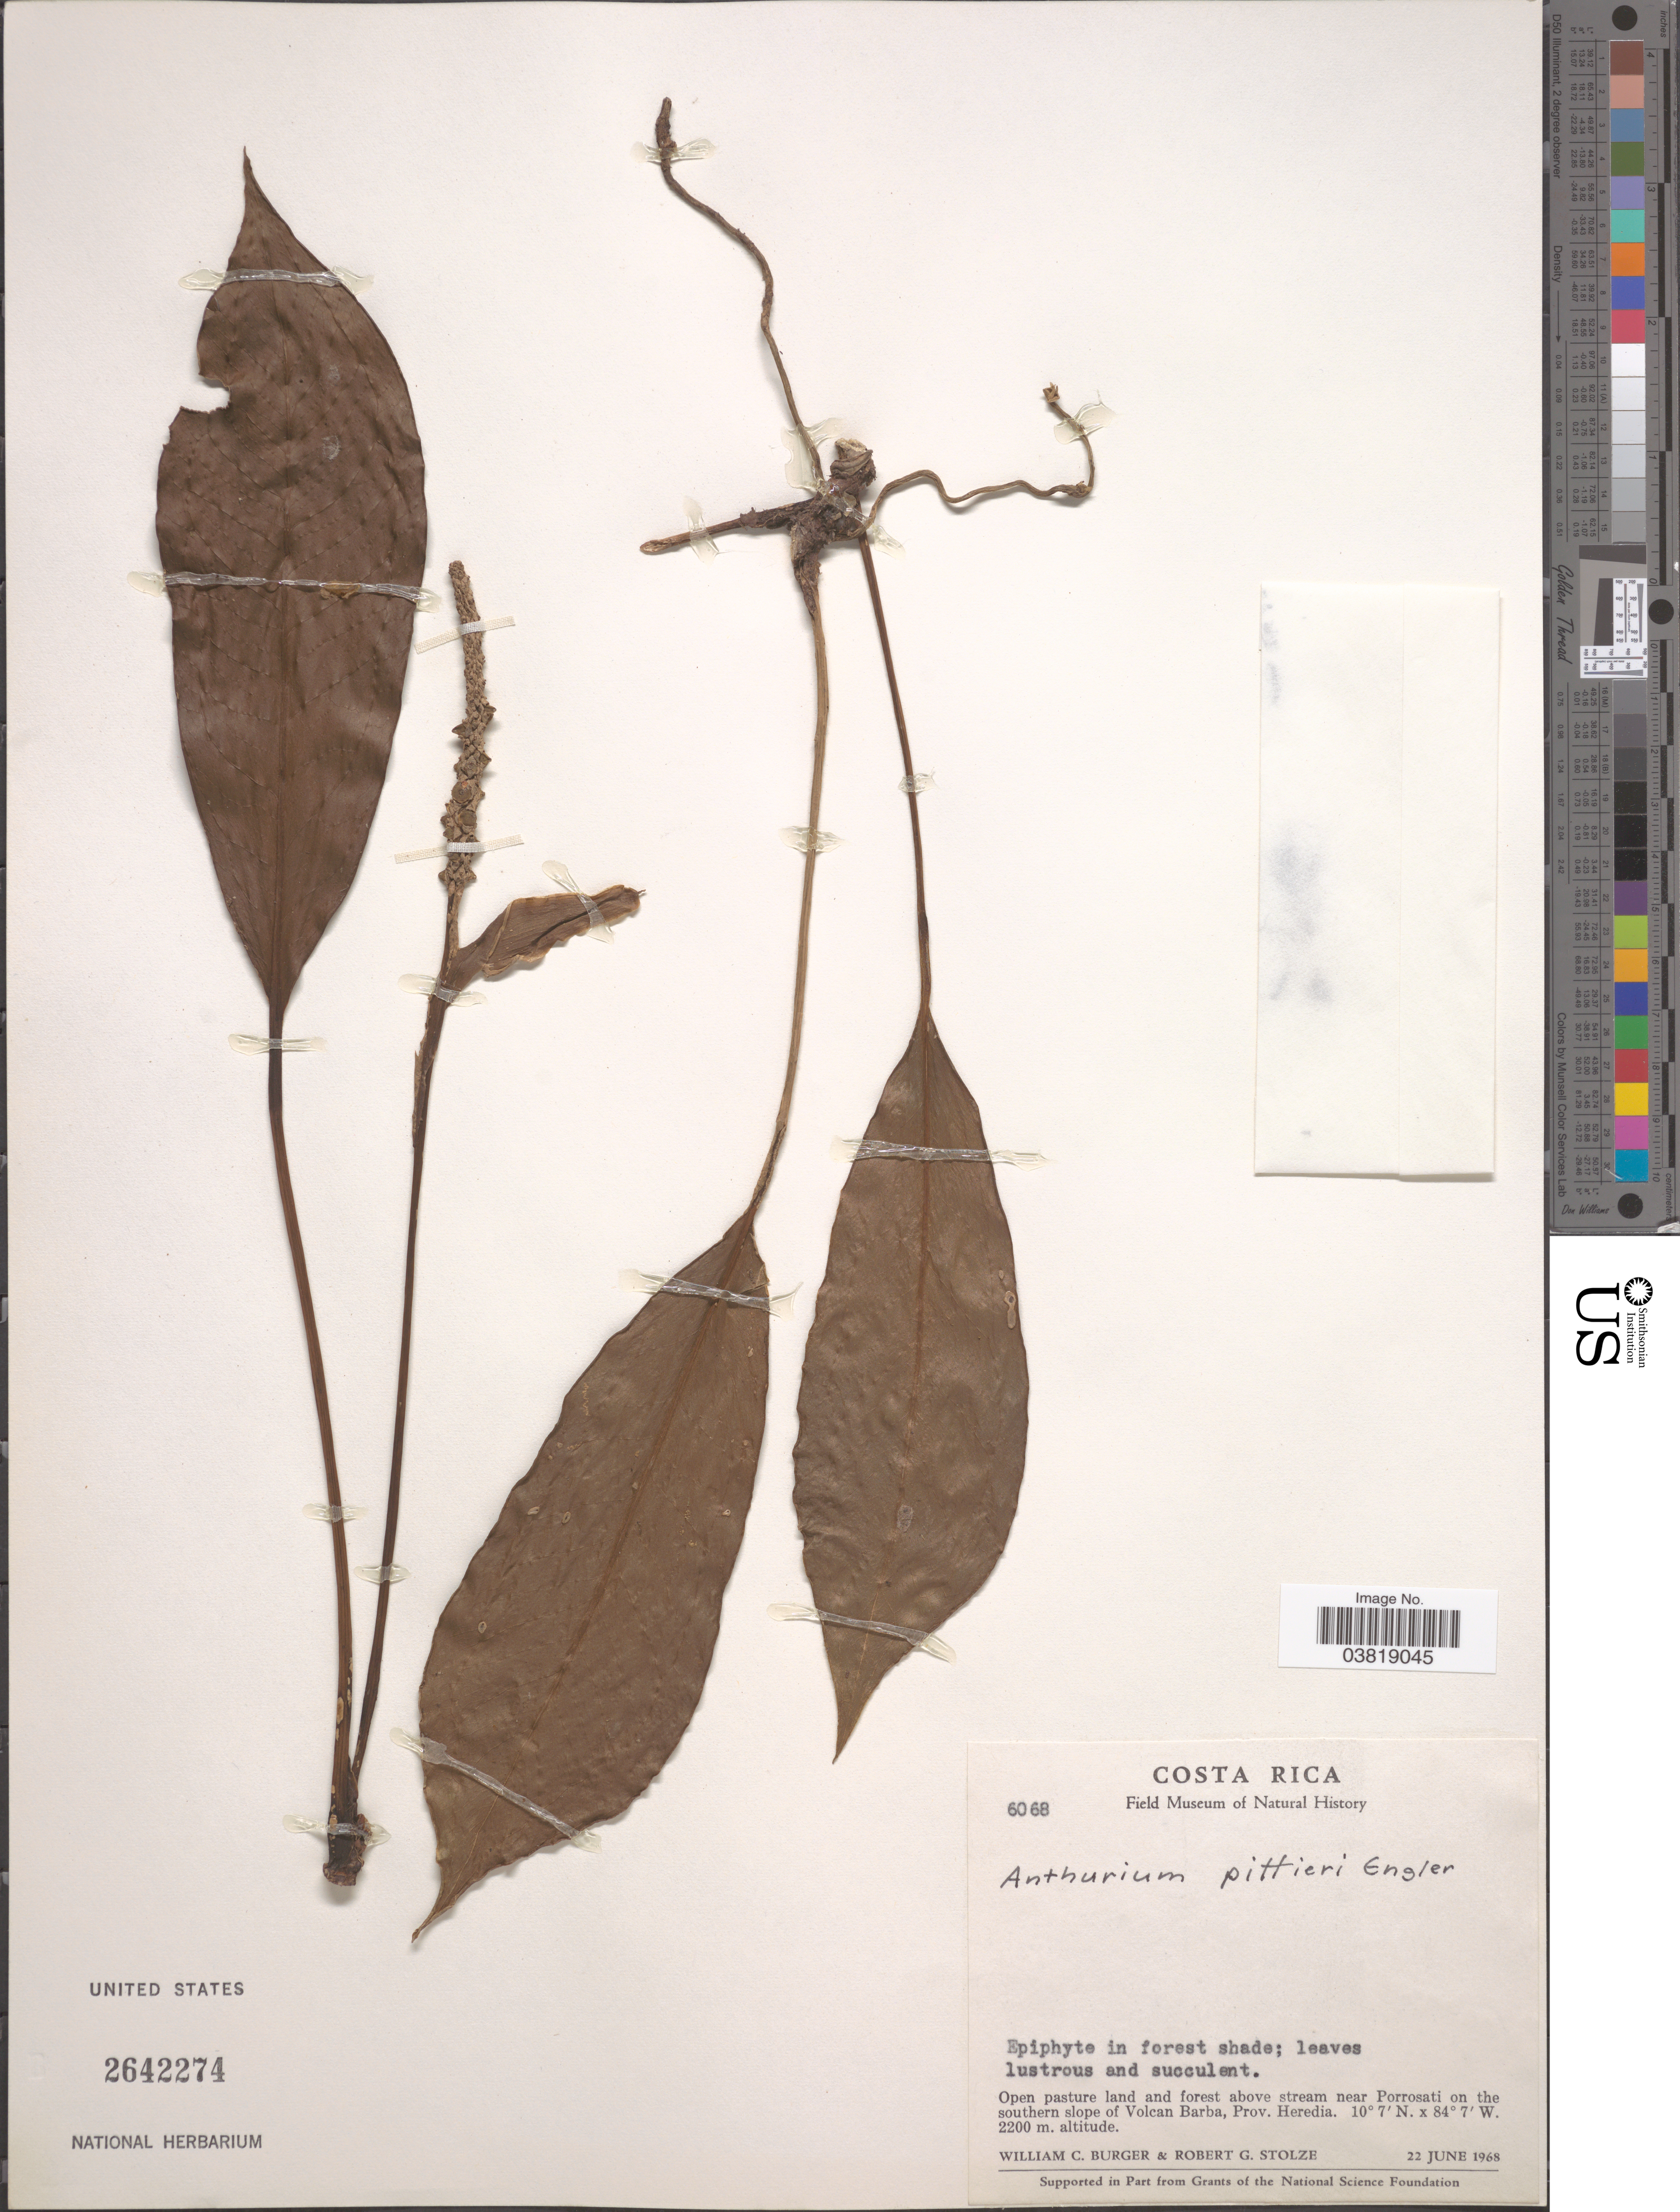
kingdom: Plantae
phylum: Tracheophyta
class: Liliopsida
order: Alismatales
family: Araceae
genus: Anthurium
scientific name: Anthurium pittieri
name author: Engl.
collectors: W. Burger & R. G. Stolze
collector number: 6068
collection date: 1968-06-22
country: Costa Rica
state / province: Heredia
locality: Above stream near Porrosati on the southern slope of Volcan Barba.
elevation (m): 2200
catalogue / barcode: US 2642274